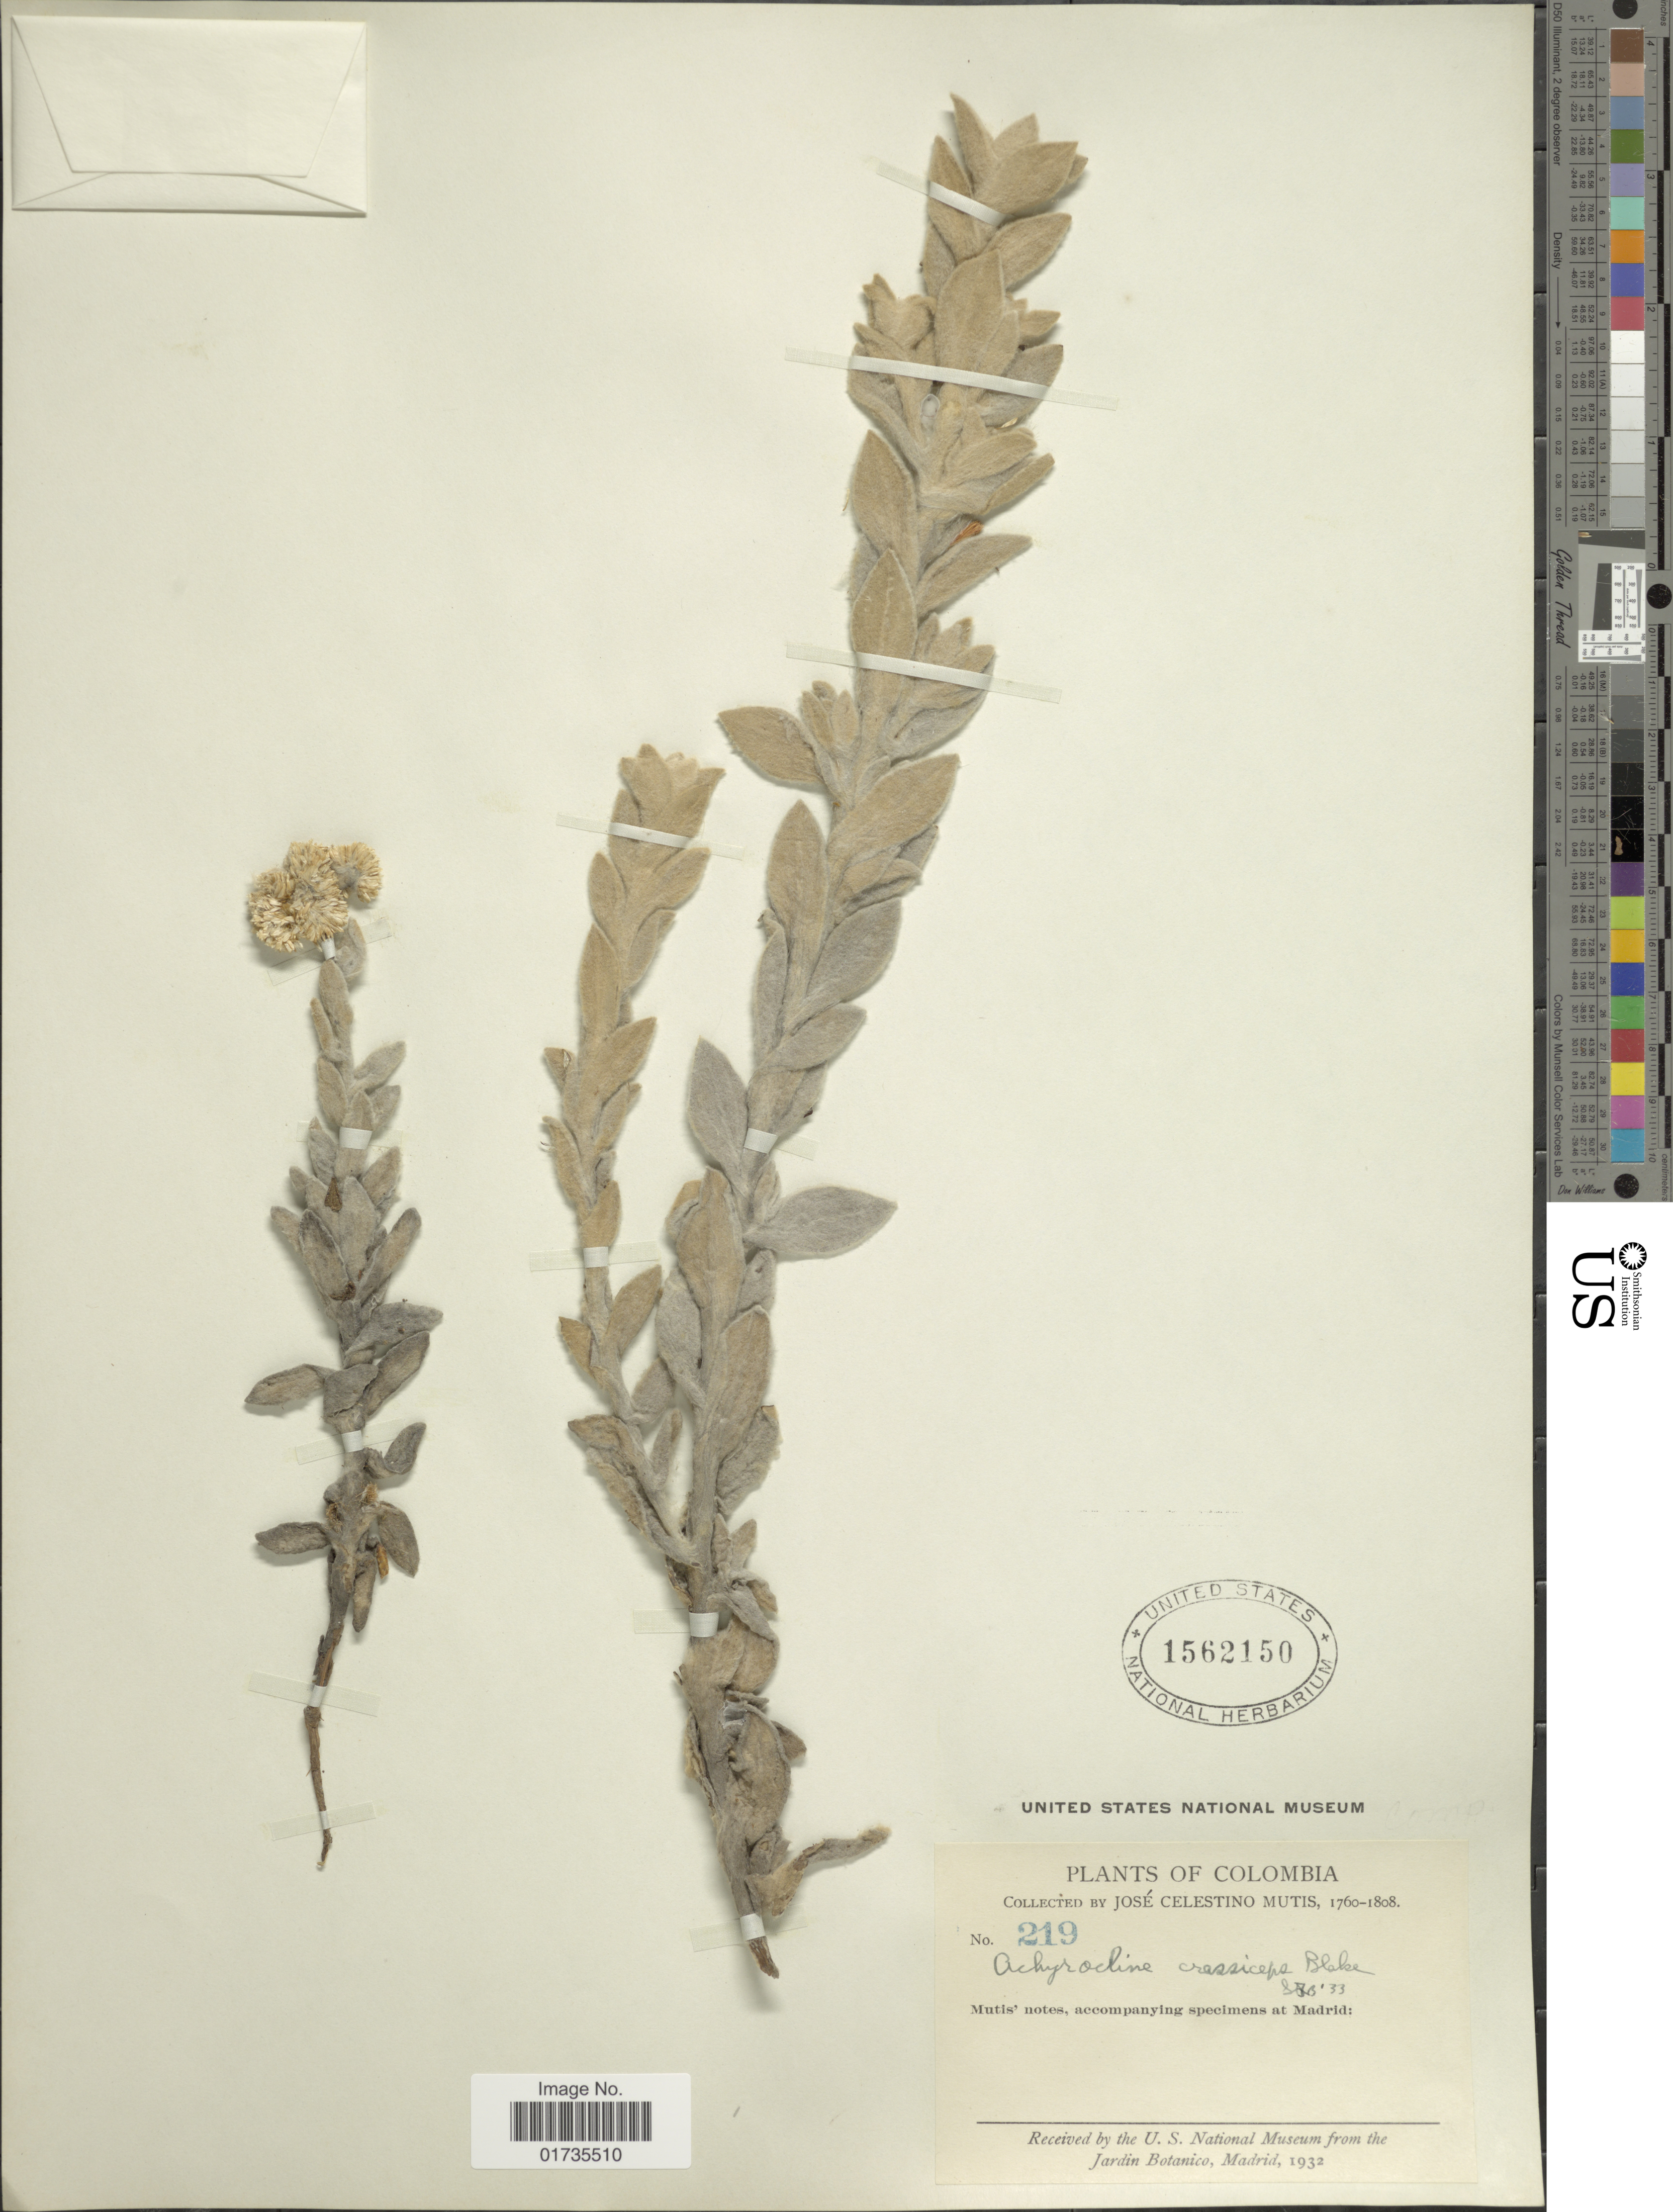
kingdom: Plantae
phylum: Tracheophyta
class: Magnoliopsida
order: Asterales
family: Asteraceae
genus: Achyrocline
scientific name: Achyrocline crassiceps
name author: S.F. Blake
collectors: J. C. B. Mutis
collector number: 219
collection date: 1760/1808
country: Colombia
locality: Colombia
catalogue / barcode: US 1562150